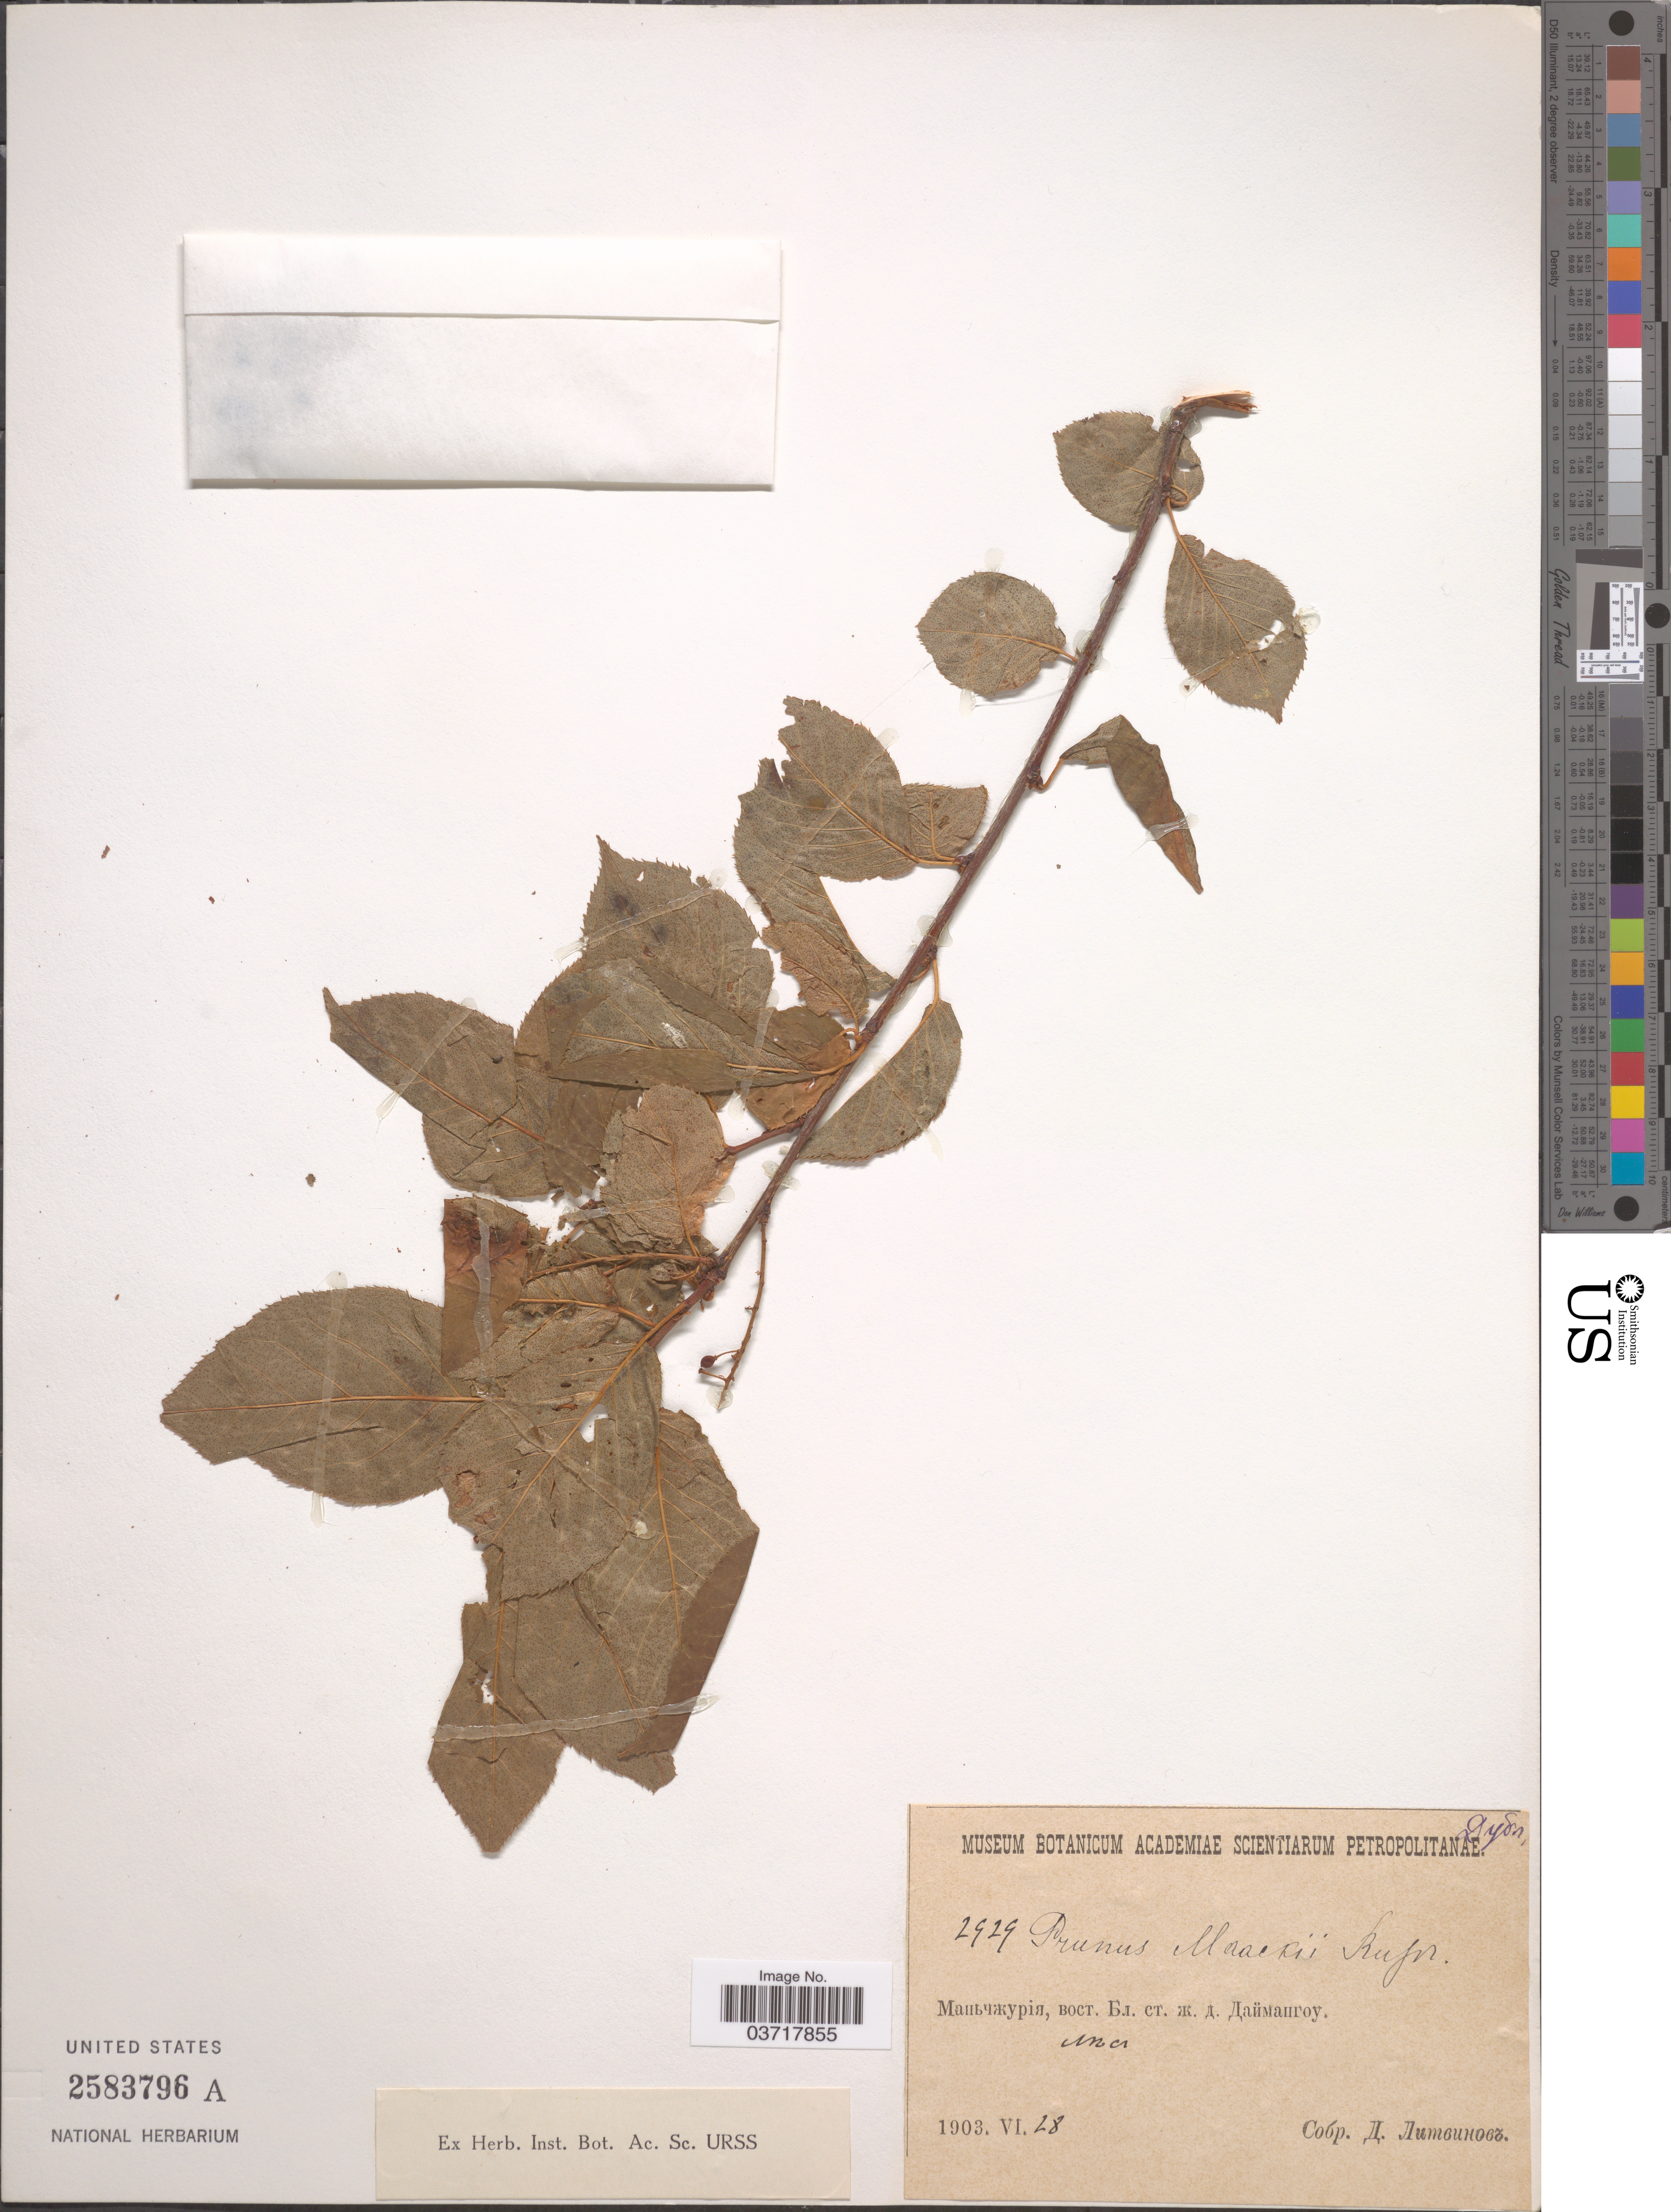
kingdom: Plantae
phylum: Tracheophyta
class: Magnoliopsida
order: Rosales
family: Rosaceae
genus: Prunus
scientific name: Prunus maackii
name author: Rupr.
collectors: X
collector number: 2929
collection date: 1903-06-28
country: China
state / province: Beijing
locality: railroad station Daimangou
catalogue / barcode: US 2583796A